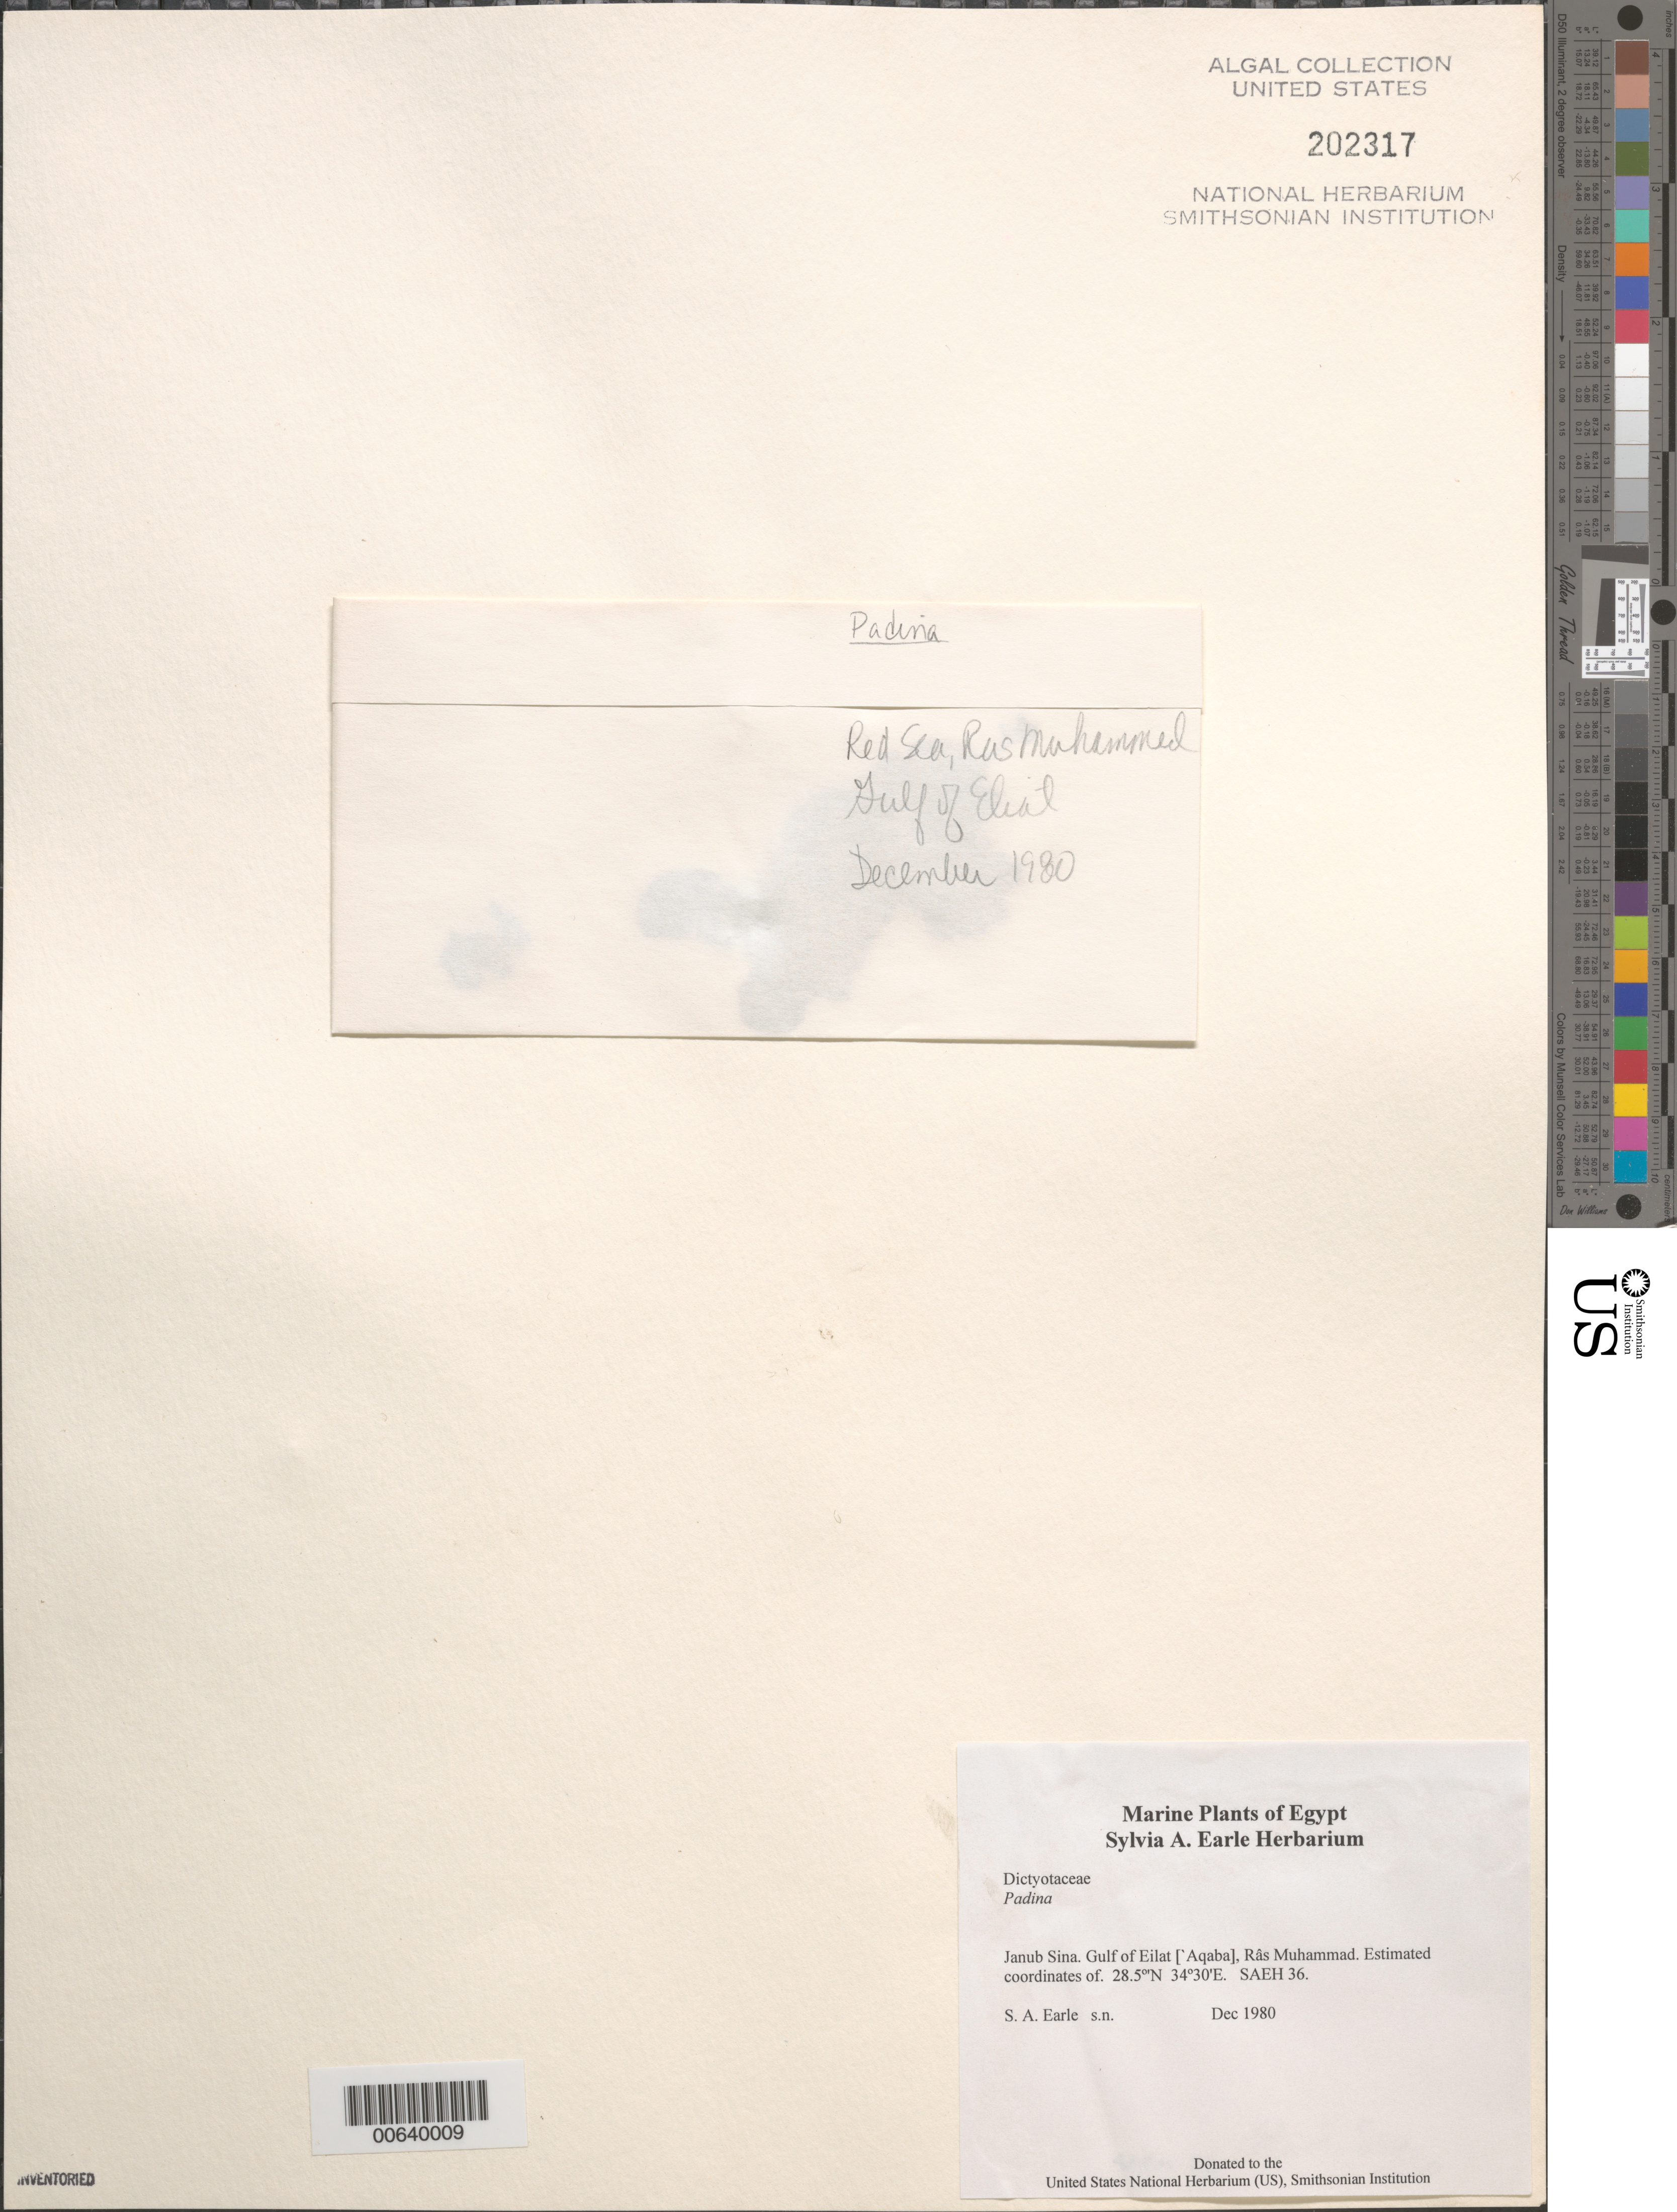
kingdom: Chromista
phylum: Ochrophyta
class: Phaeophyceae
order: Dictyotales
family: Dictyotaceae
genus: Padina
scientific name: Padina sp.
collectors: S. A. Earle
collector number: SAEH 36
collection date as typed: Dec 1980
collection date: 1980-12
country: Egypt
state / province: Janub Sina'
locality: Janub Sina, Gulf of Aqaba (Gulf of Eilat), Ras Muhammad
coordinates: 28.5 N, 34 30' E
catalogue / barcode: US 202317